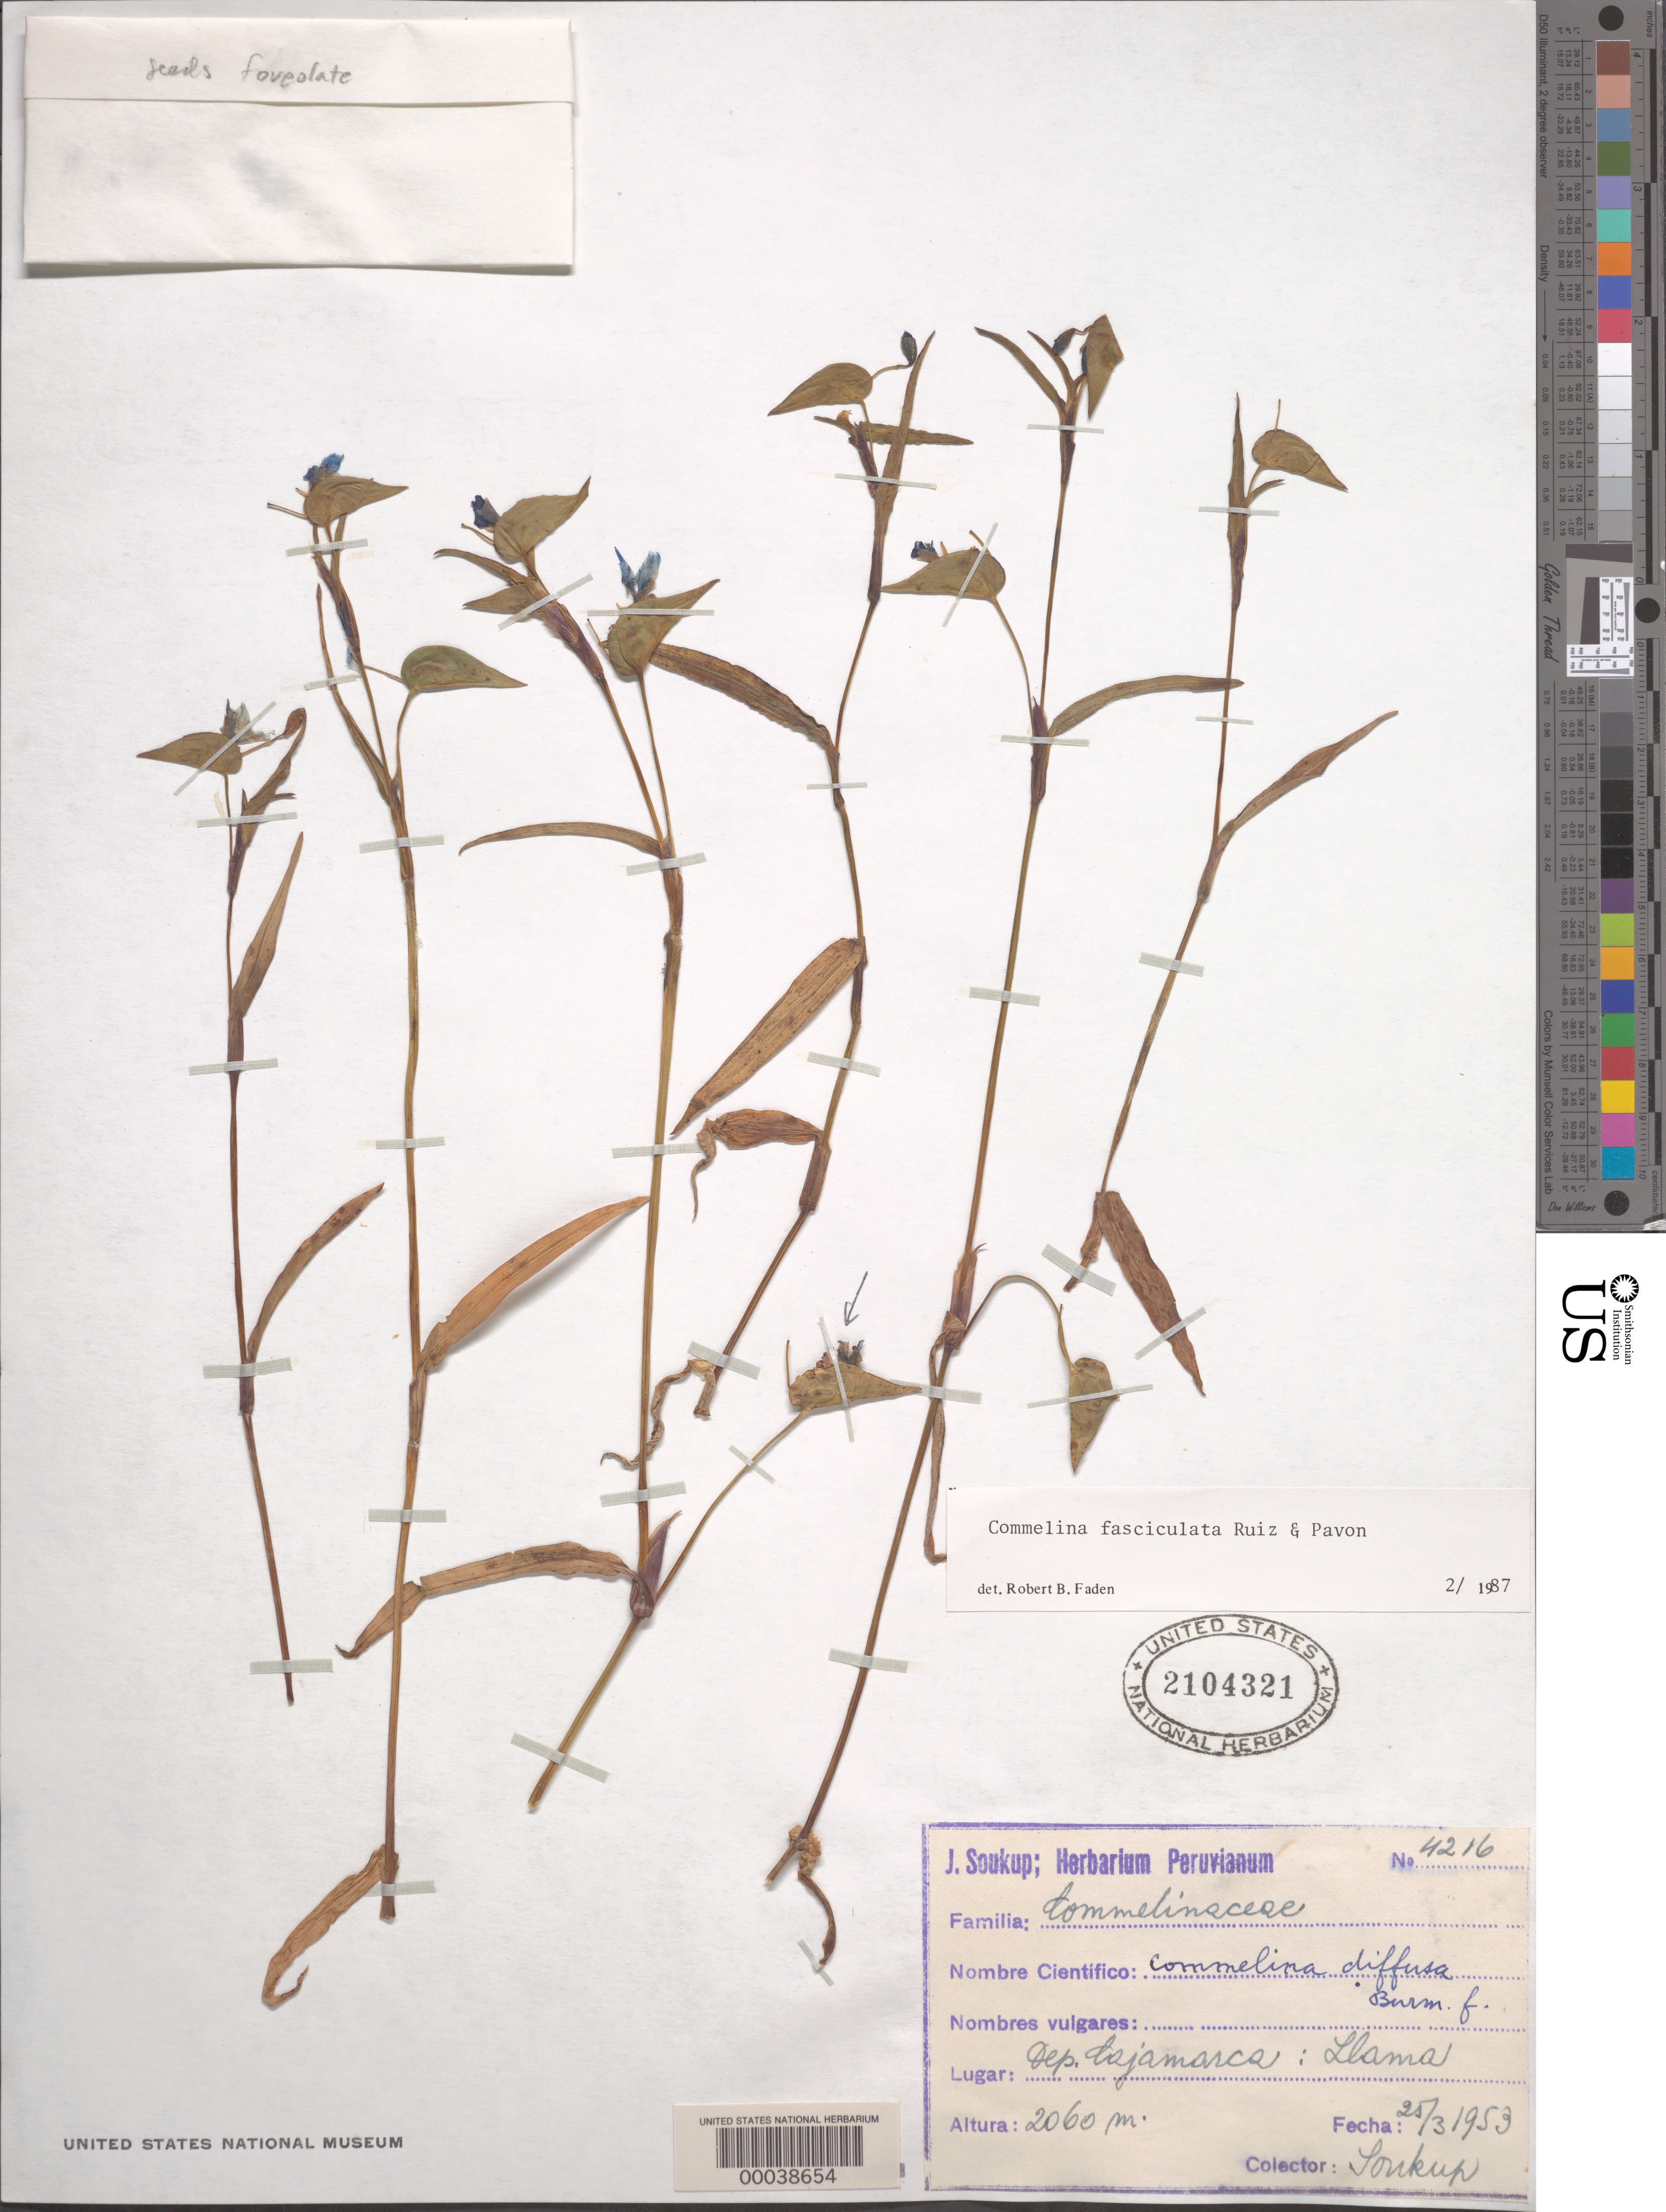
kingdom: Plantae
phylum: Tracheophyta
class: Liliopsida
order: Commelinales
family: Commelinaceae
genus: Commelina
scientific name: Commelina fasciculata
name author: Ruiz & Pav.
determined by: Faden, Robert B., (US), Smithsonian Institution - National Museum of Natural History (UNITED STATES)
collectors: J. J. Soukup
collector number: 4216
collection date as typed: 25 Mar 1953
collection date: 1953-03-25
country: Peru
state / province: Cajamarca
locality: Llama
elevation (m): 2600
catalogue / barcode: US 2104321